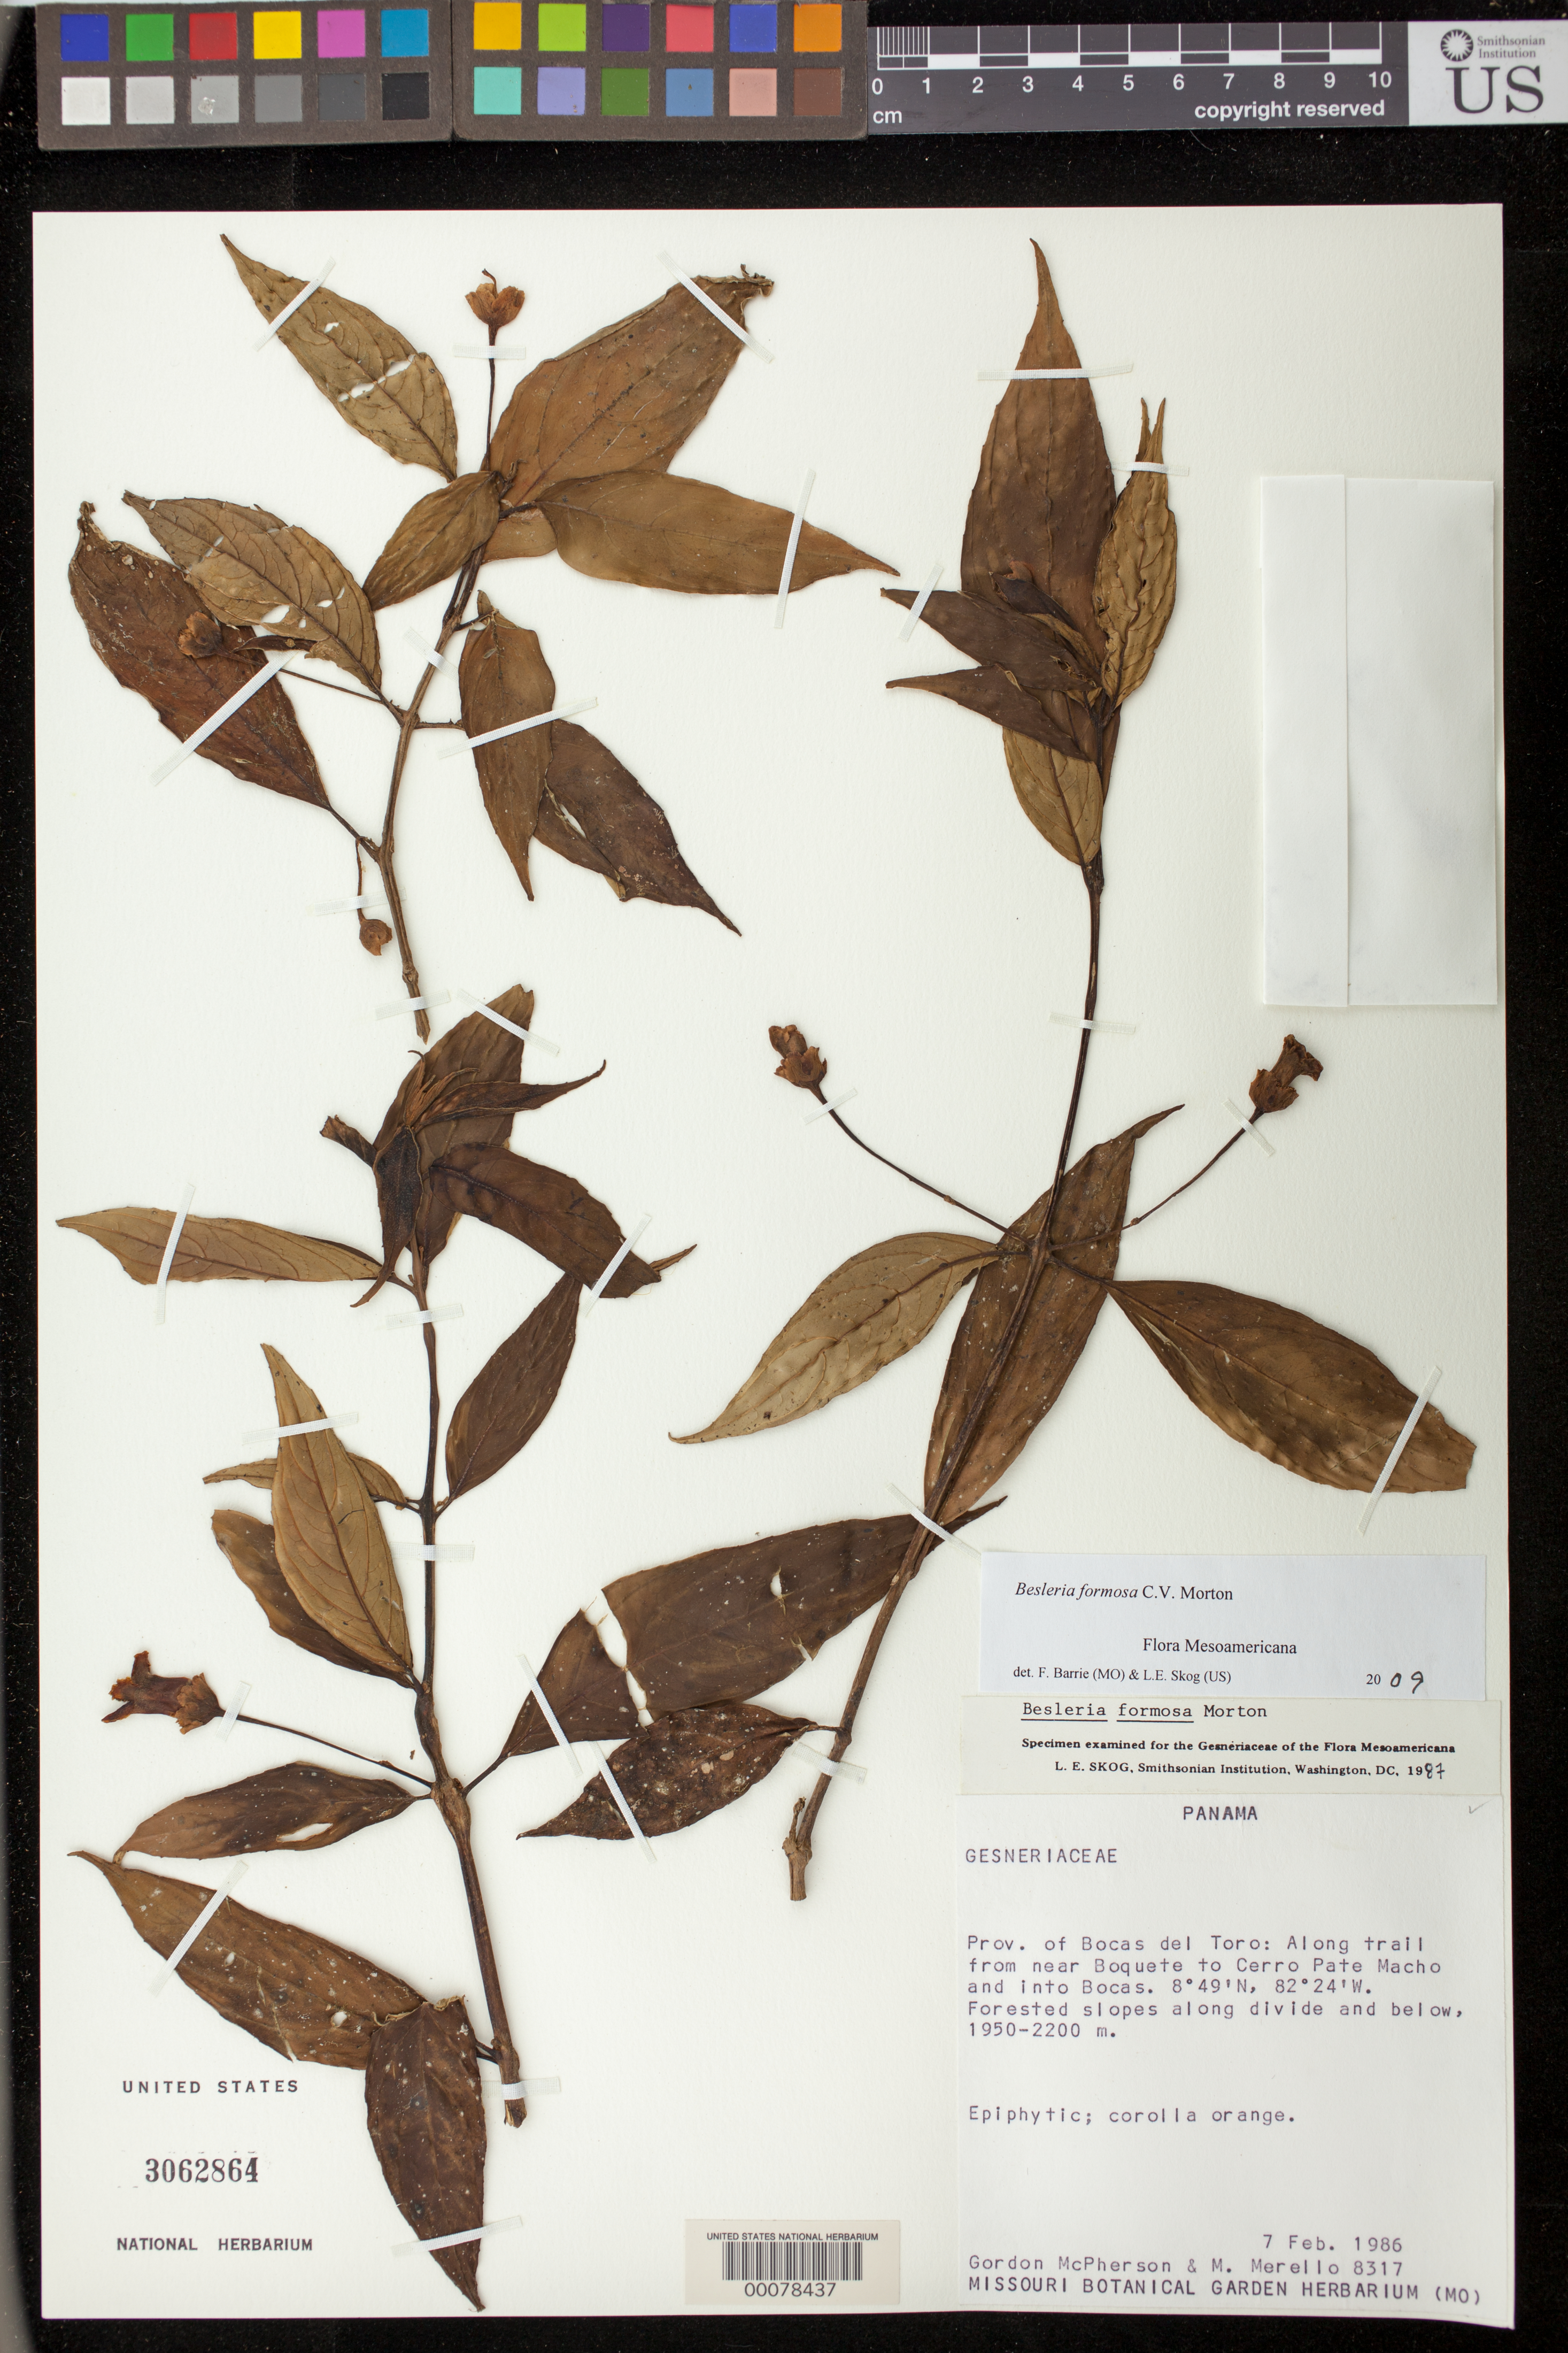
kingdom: Plantae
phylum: Tracheophyta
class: Magnoliopsida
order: Lamiales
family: Gesneriaceae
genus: Besleria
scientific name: Besleria amabilis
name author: C.V. Morton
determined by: Skog, Laurence E.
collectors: G. D. McPherson & M. Merello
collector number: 8317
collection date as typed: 07 Feb 1986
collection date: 1986-02-07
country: Panama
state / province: Bocas del Toro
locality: Along trail from near Boquete to Cerro Pate Macho and into Bocas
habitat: Forested slopes along divide and below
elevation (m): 1950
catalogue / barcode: US 3062864